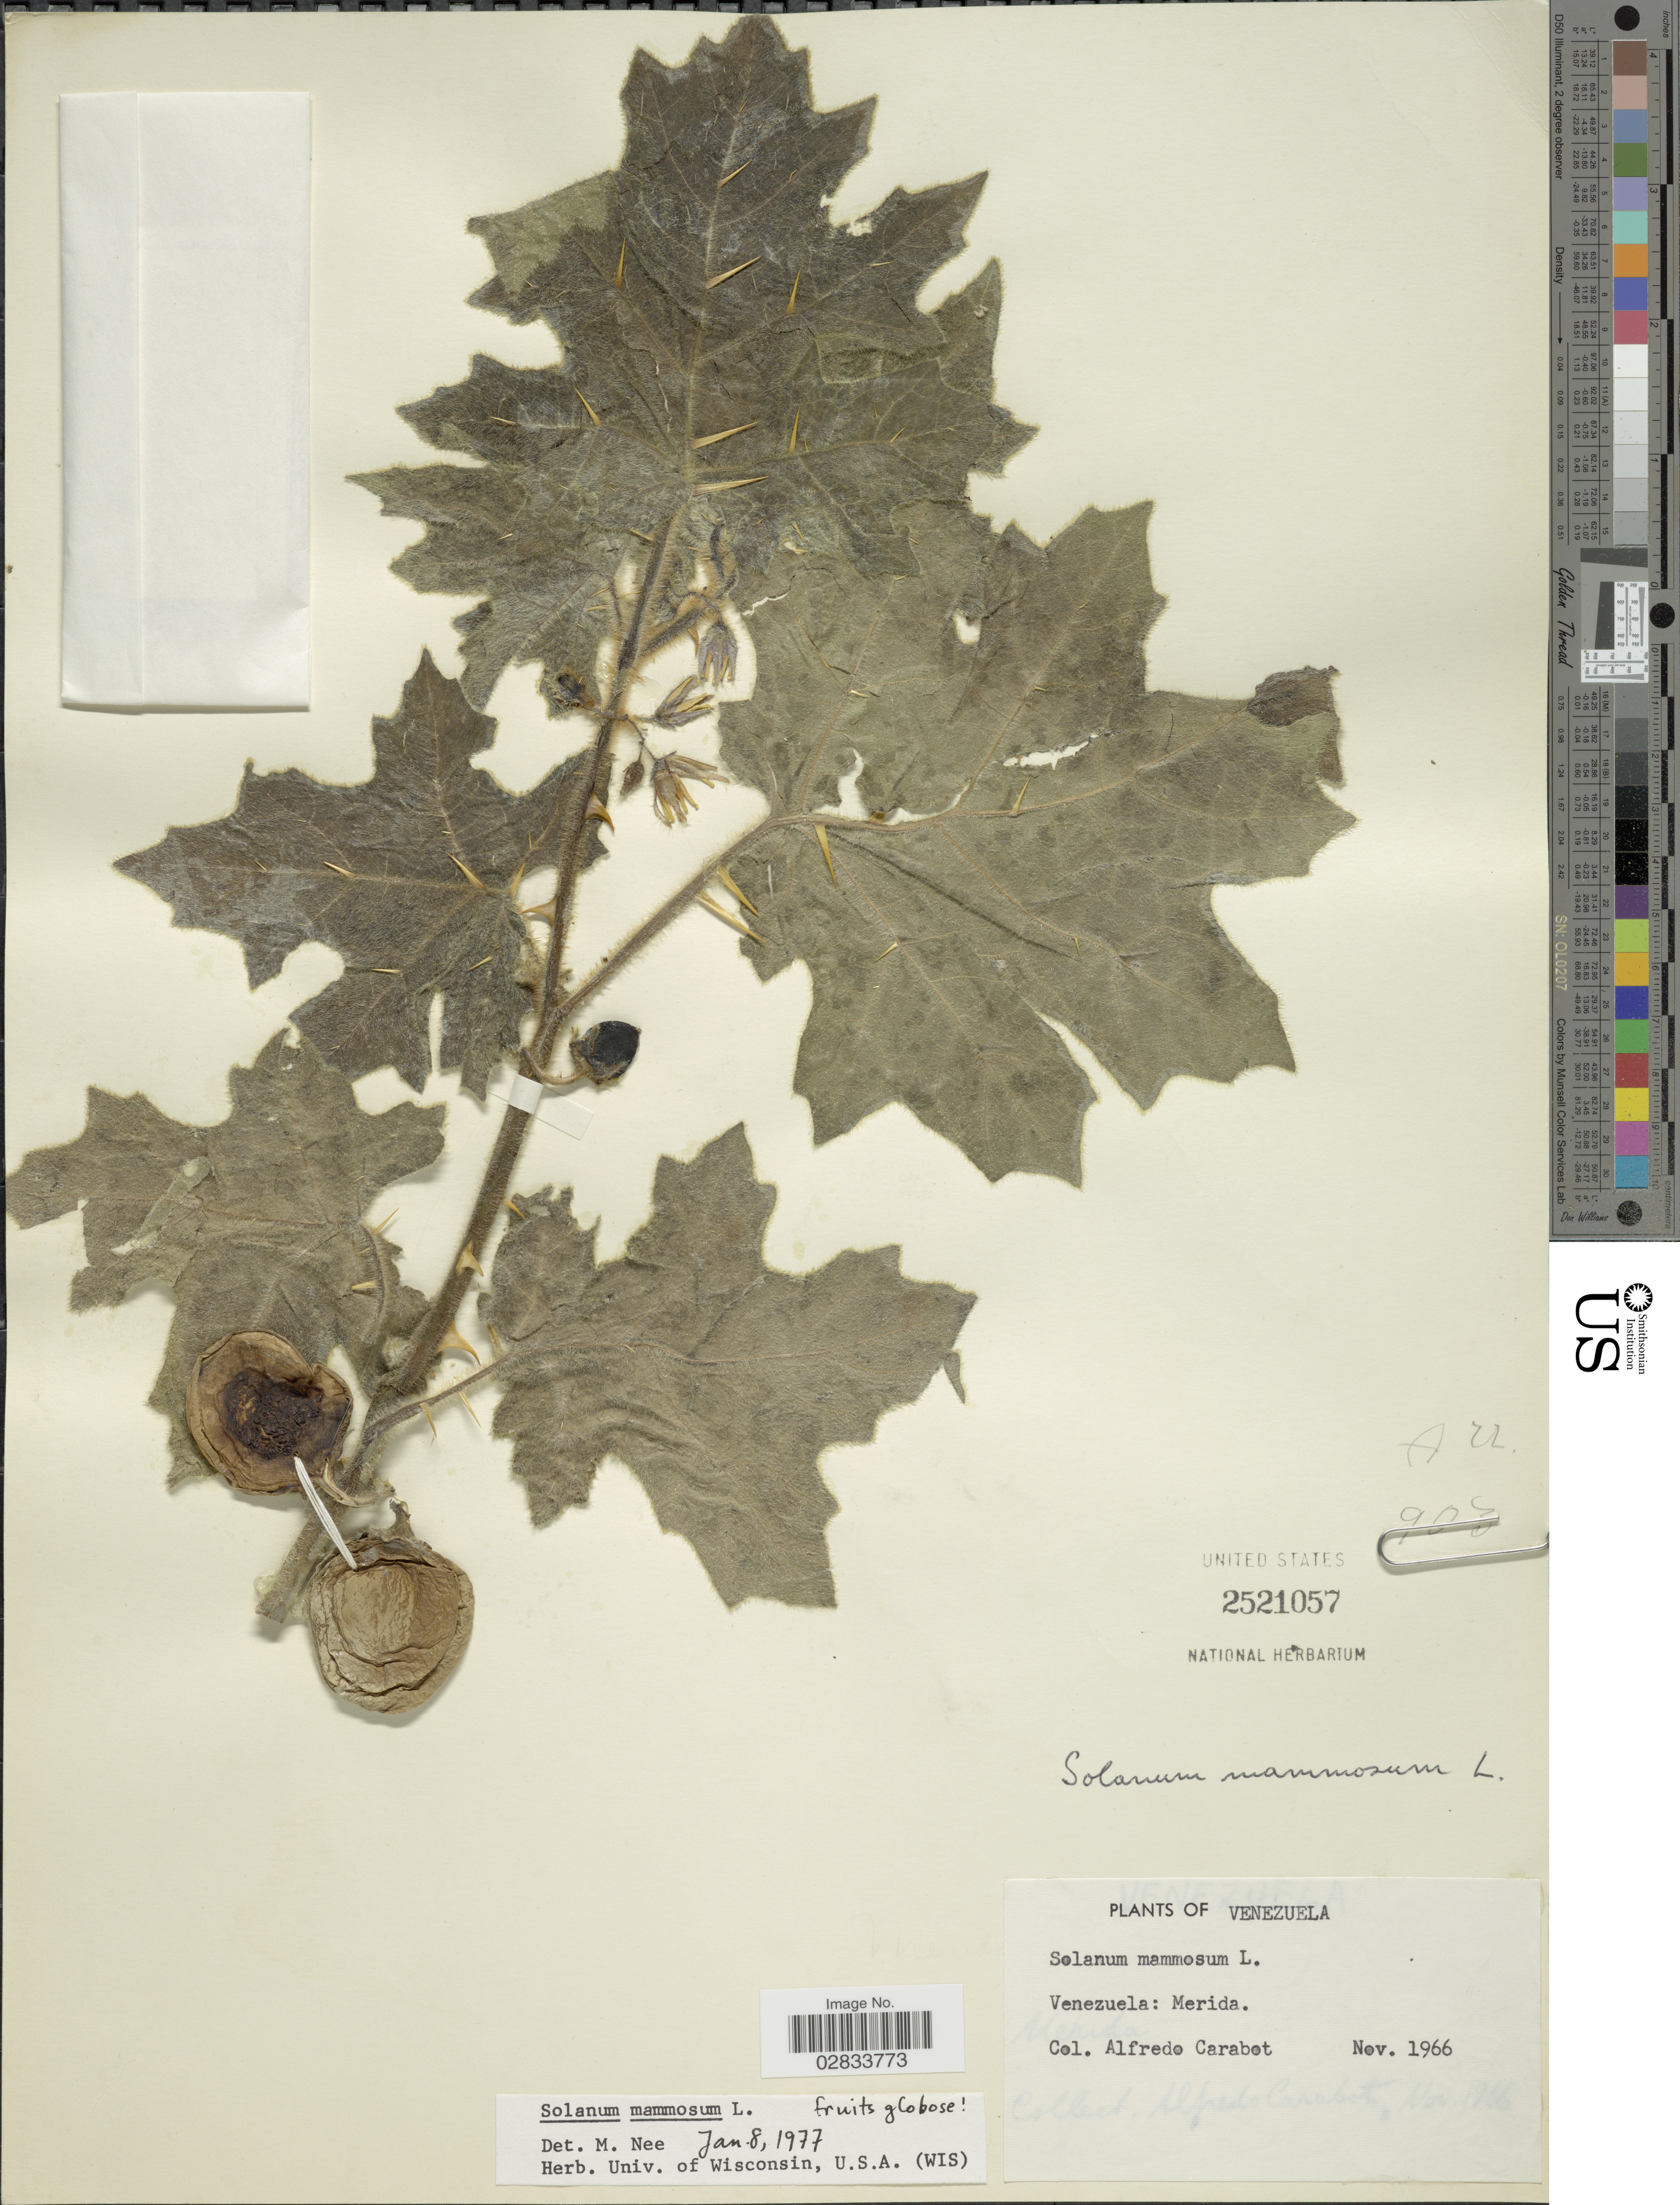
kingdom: Plantae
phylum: Tracheophyta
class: Magnoliopsida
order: Solanales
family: Solanaceae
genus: Solanum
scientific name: Solanum mammosum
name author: L.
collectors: A. Carabot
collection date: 1966-11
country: Venezuela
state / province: Mérida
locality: Venezuela: Merida.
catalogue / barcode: US 2521057